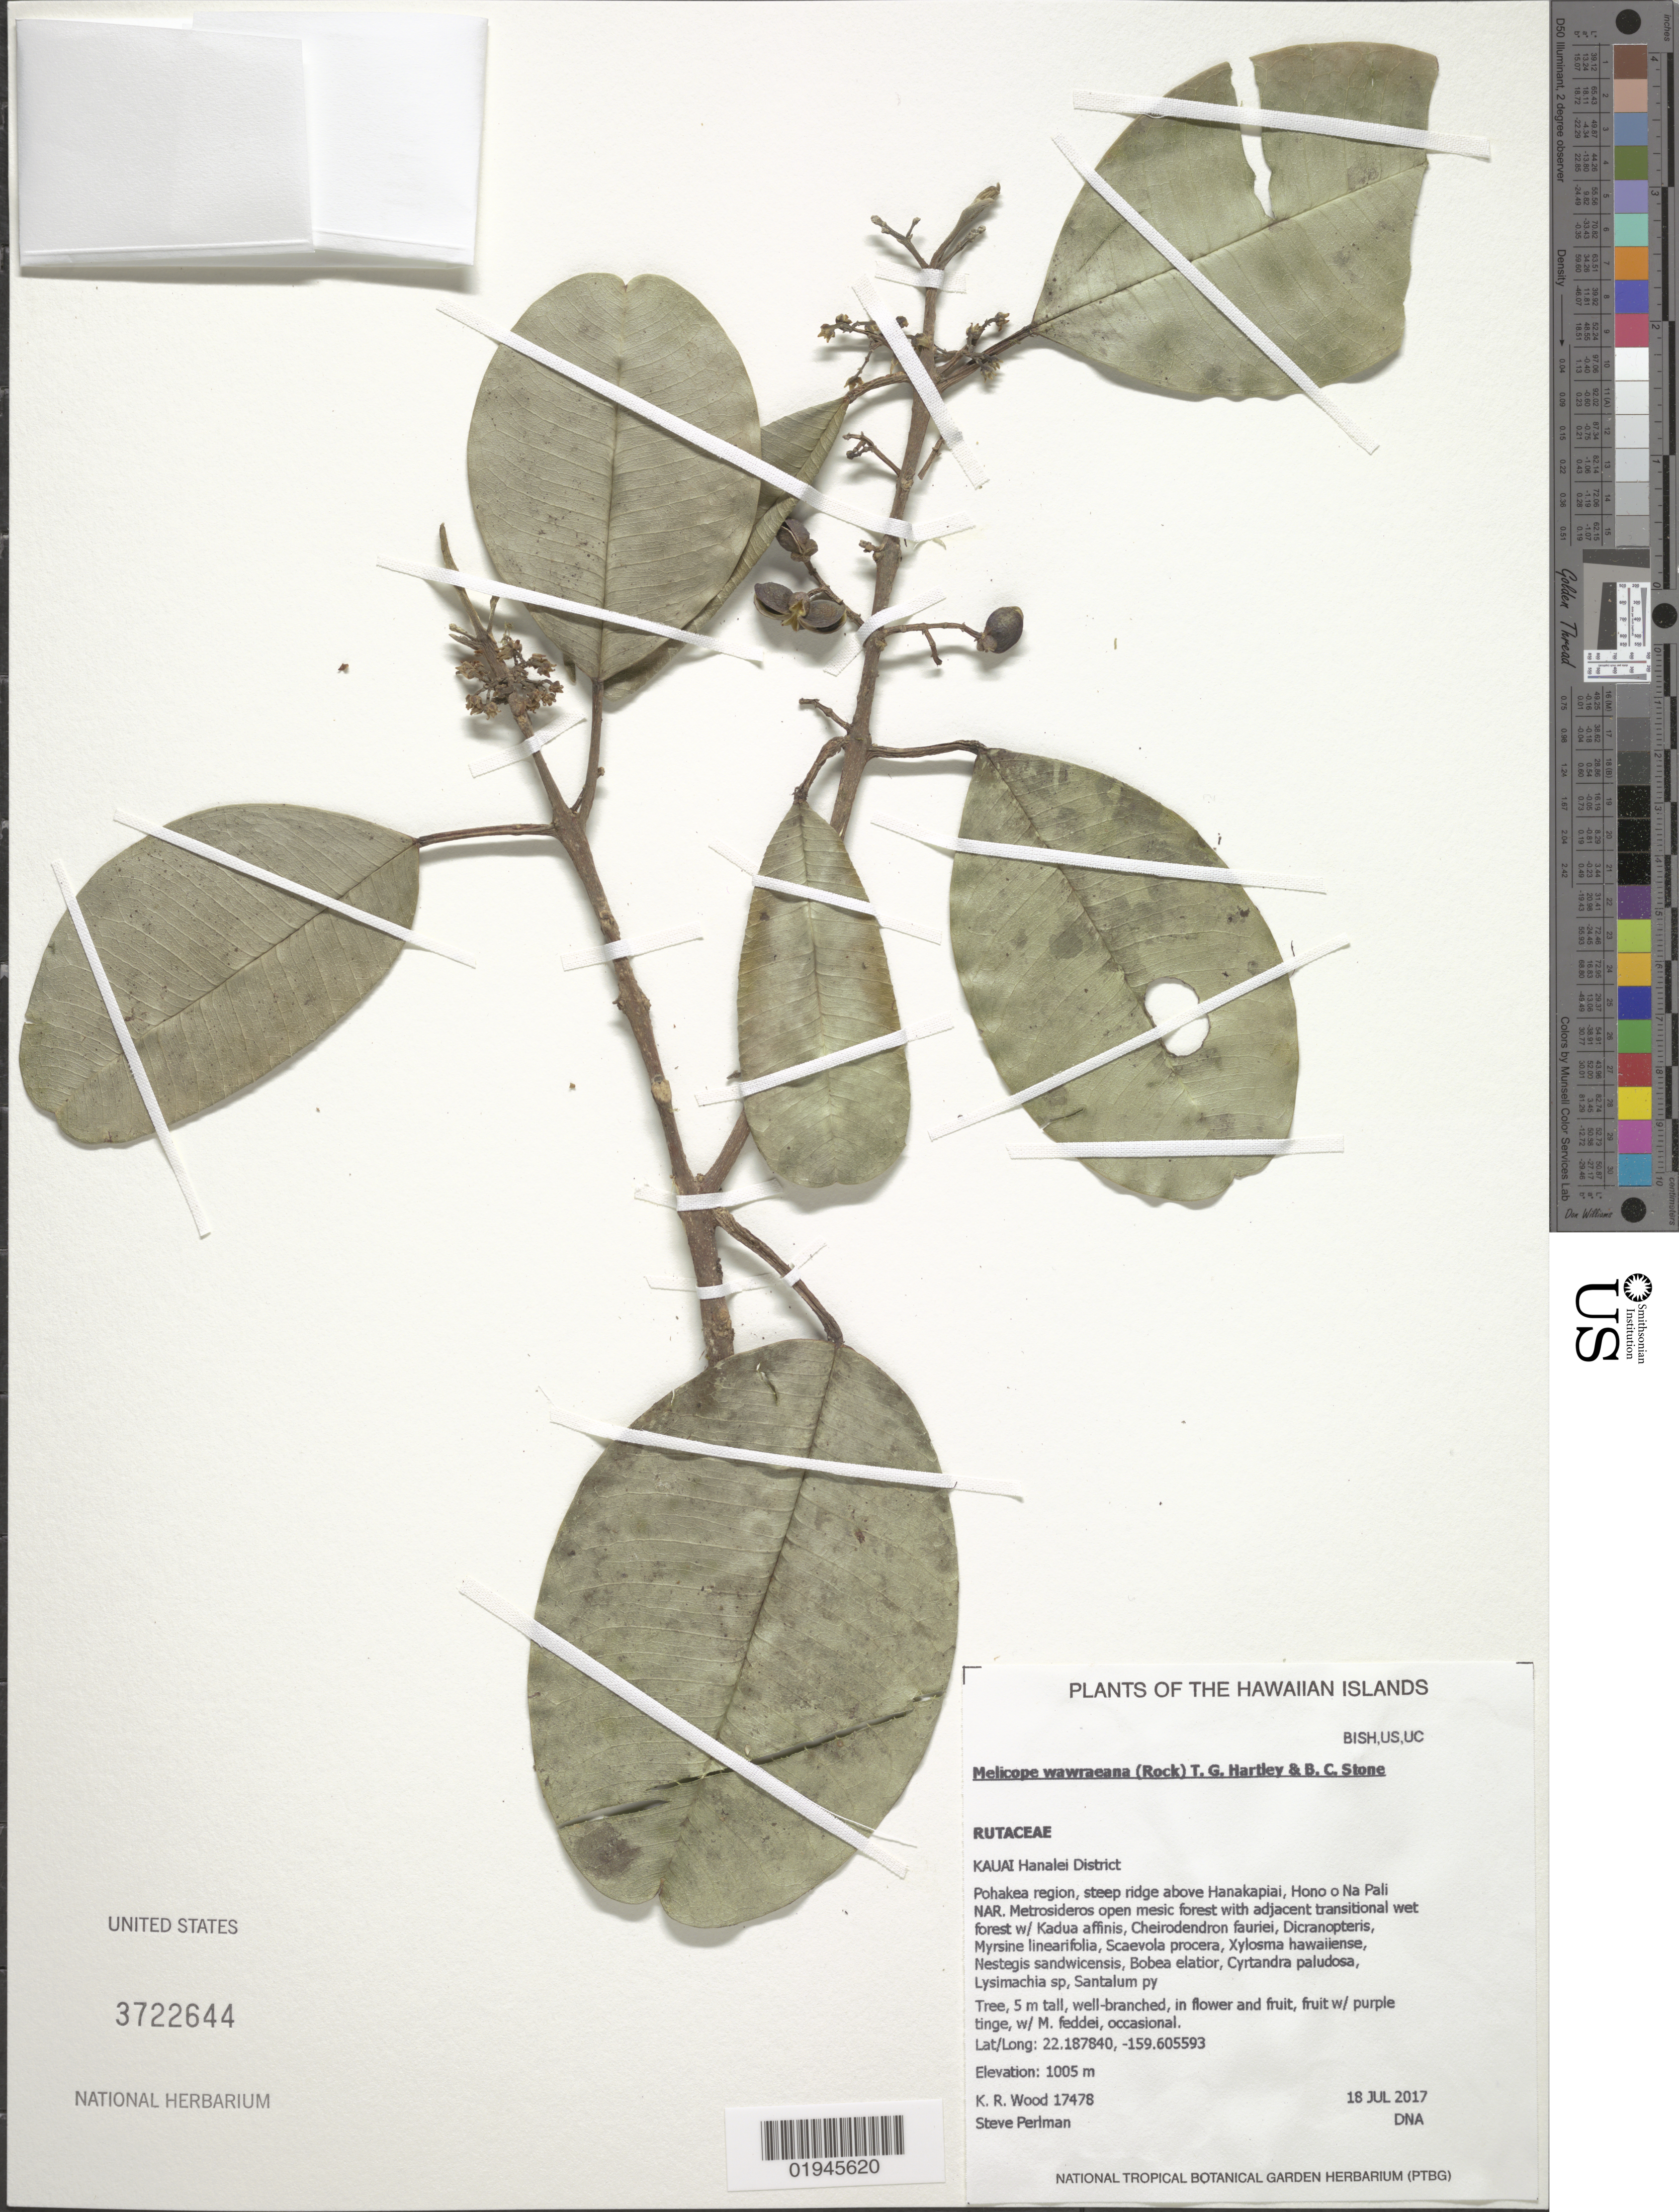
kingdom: Plantae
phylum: Tracheophyta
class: Magnoliopsida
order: Sapindales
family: Rutaceae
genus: Melicope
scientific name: Melicope wawraeana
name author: (H. Lév.) T.G. Hartley & B.C. Stone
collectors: K. R. Wood & S. P. Perlman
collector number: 17478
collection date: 2017-07-13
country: United States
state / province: Hawaii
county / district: Kauai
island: Kaua'i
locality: Hanalei District, Pohakea region, steep ridge above Hanakapiai, Hono o Na Pali NAR.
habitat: Open mesic forest with adjacent transitional wet forest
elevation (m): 1005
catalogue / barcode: US 3722644